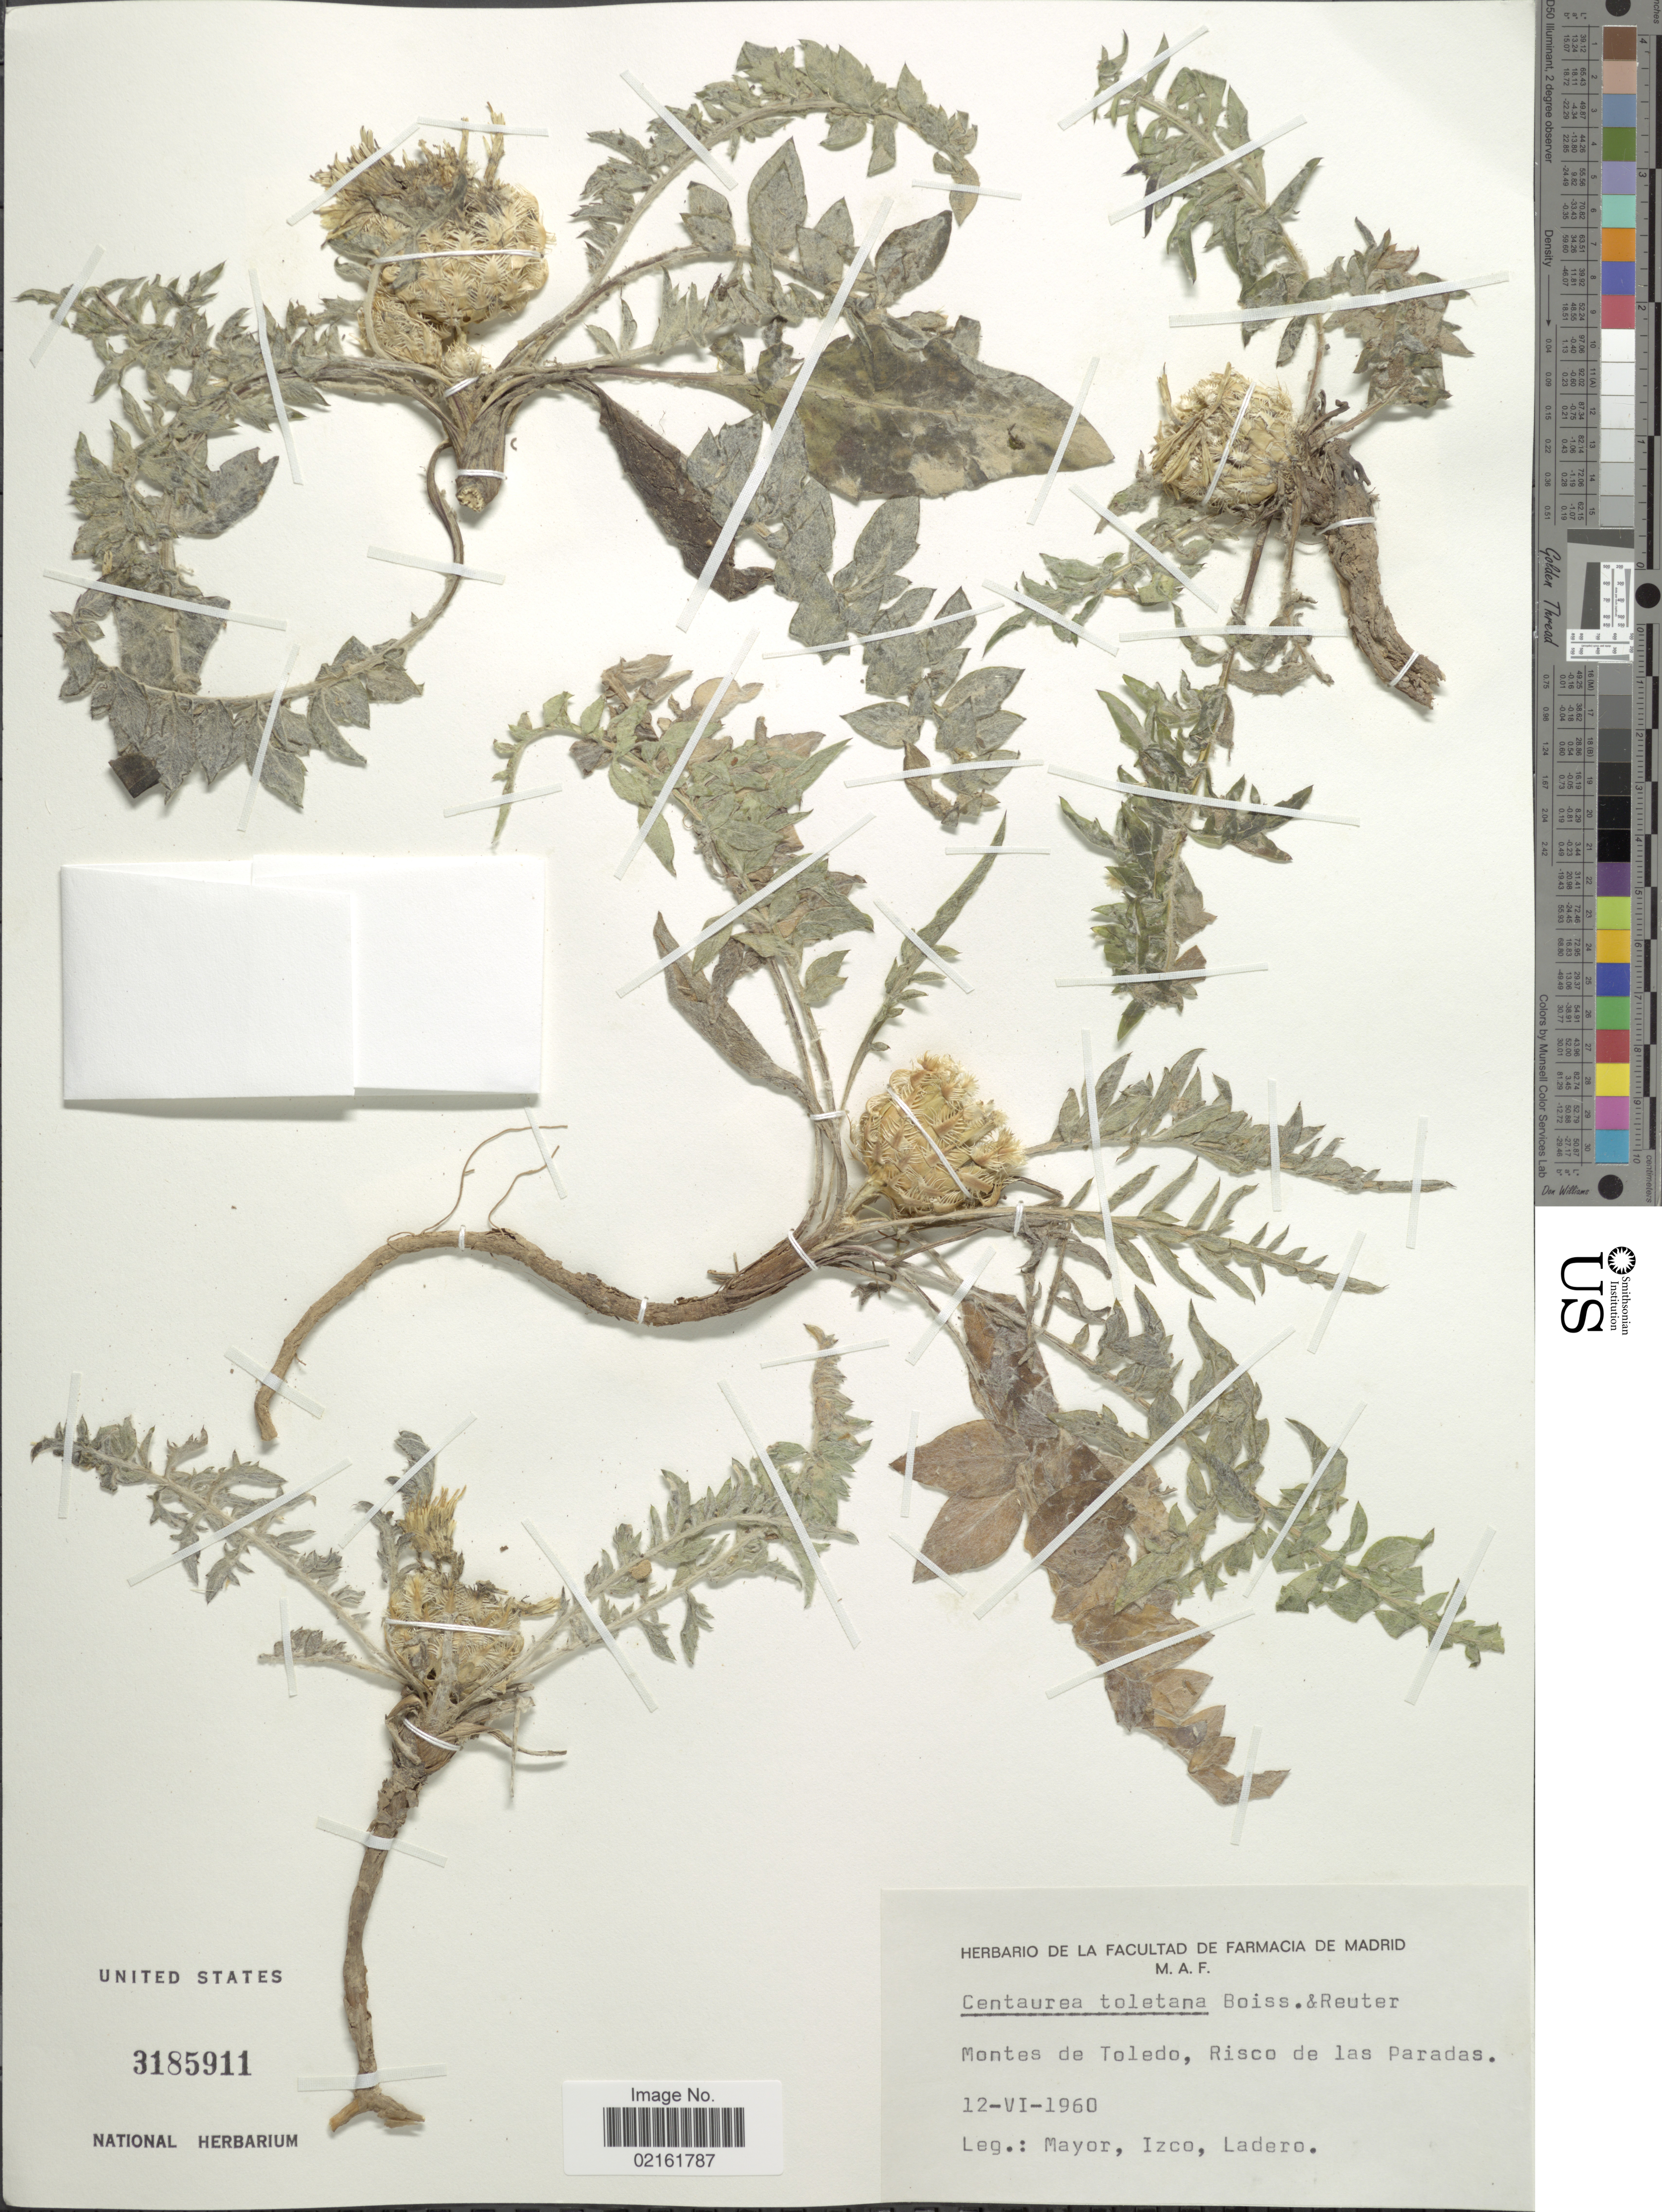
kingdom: Plantae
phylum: Tracheophyta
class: Magnoliopsida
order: Asterales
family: Asteraceae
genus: Centaurea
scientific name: Centaurea toletana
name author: Boiss. & Reut.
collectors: Mayor, Izco & Ladero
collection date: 1960-06-12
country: Belize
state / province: Toledo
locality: Montes de Toledo, Risco de las Paradas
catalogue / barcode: US 3185911